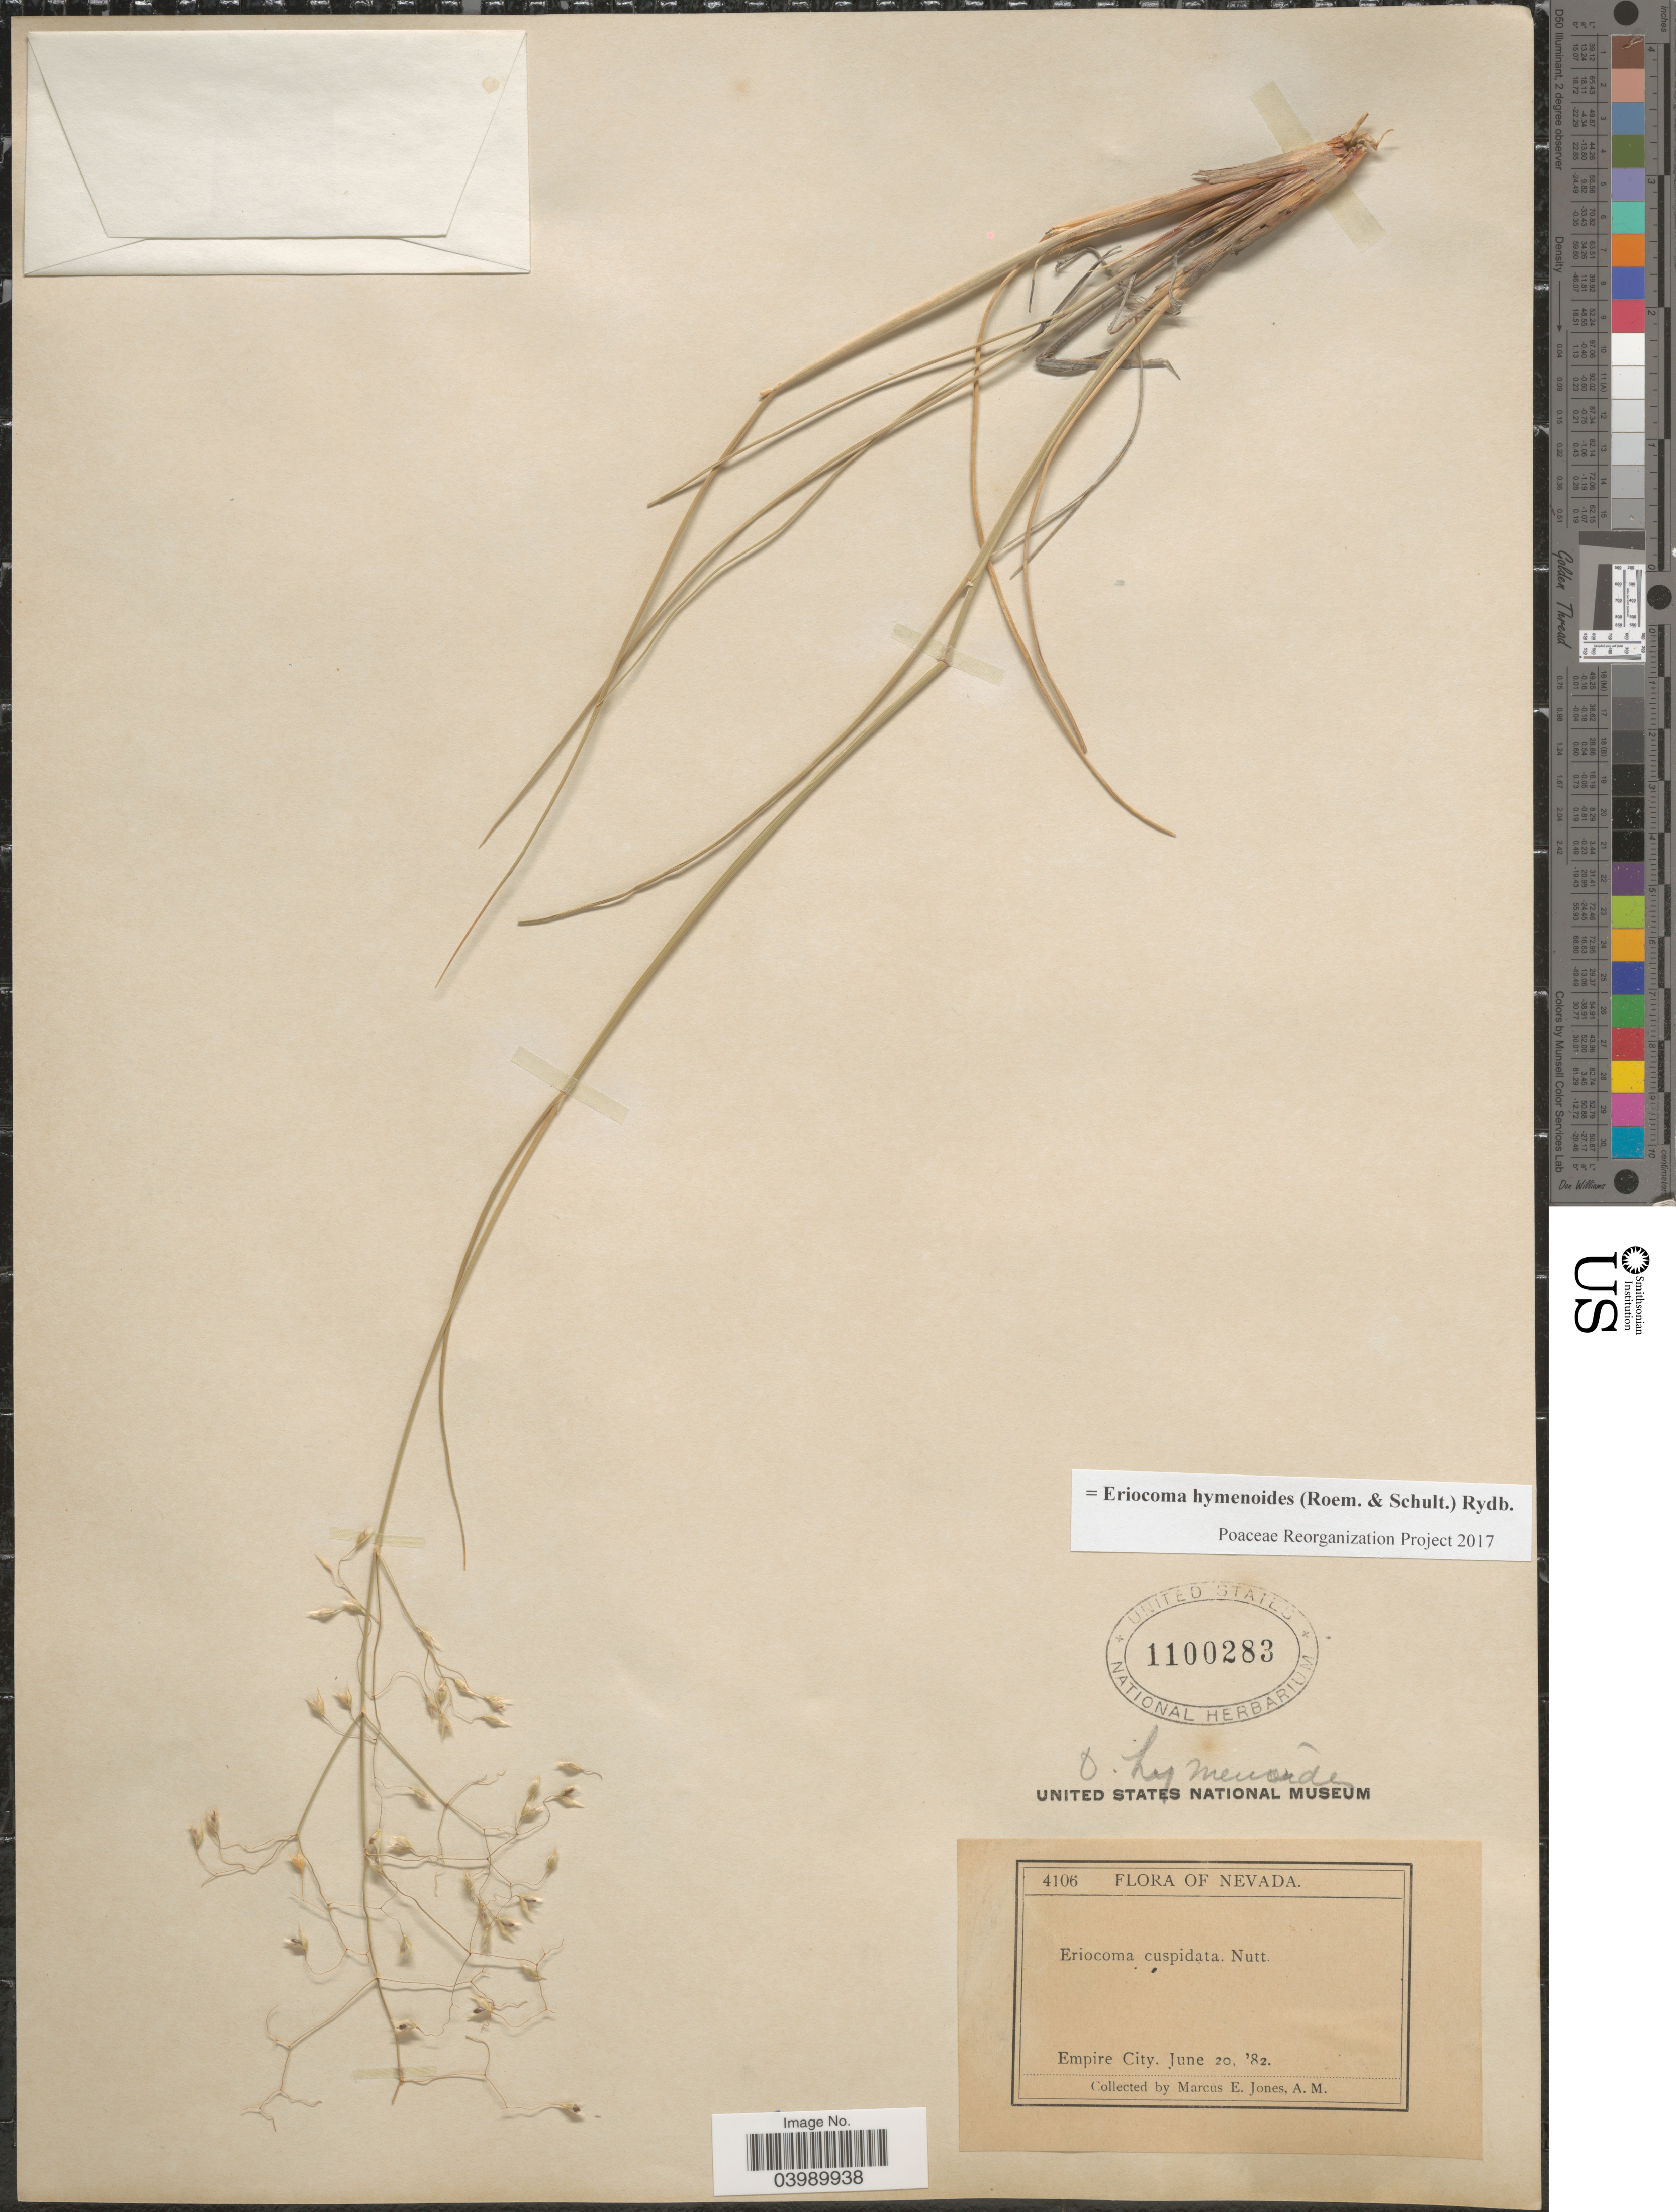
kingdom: Plantae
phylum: Tracheophyta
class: Liliopsida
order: Poales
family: Poaceae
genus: Eriocoma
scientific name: Eriocoma hymenoides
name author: (Roem. & Schult.) Rydb.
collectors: M. E. Jones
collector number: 4106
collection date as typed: Transcribed d/m/y: 20/6/82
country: United States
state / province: Nevada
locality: Empire City.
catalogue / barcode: US 1100283